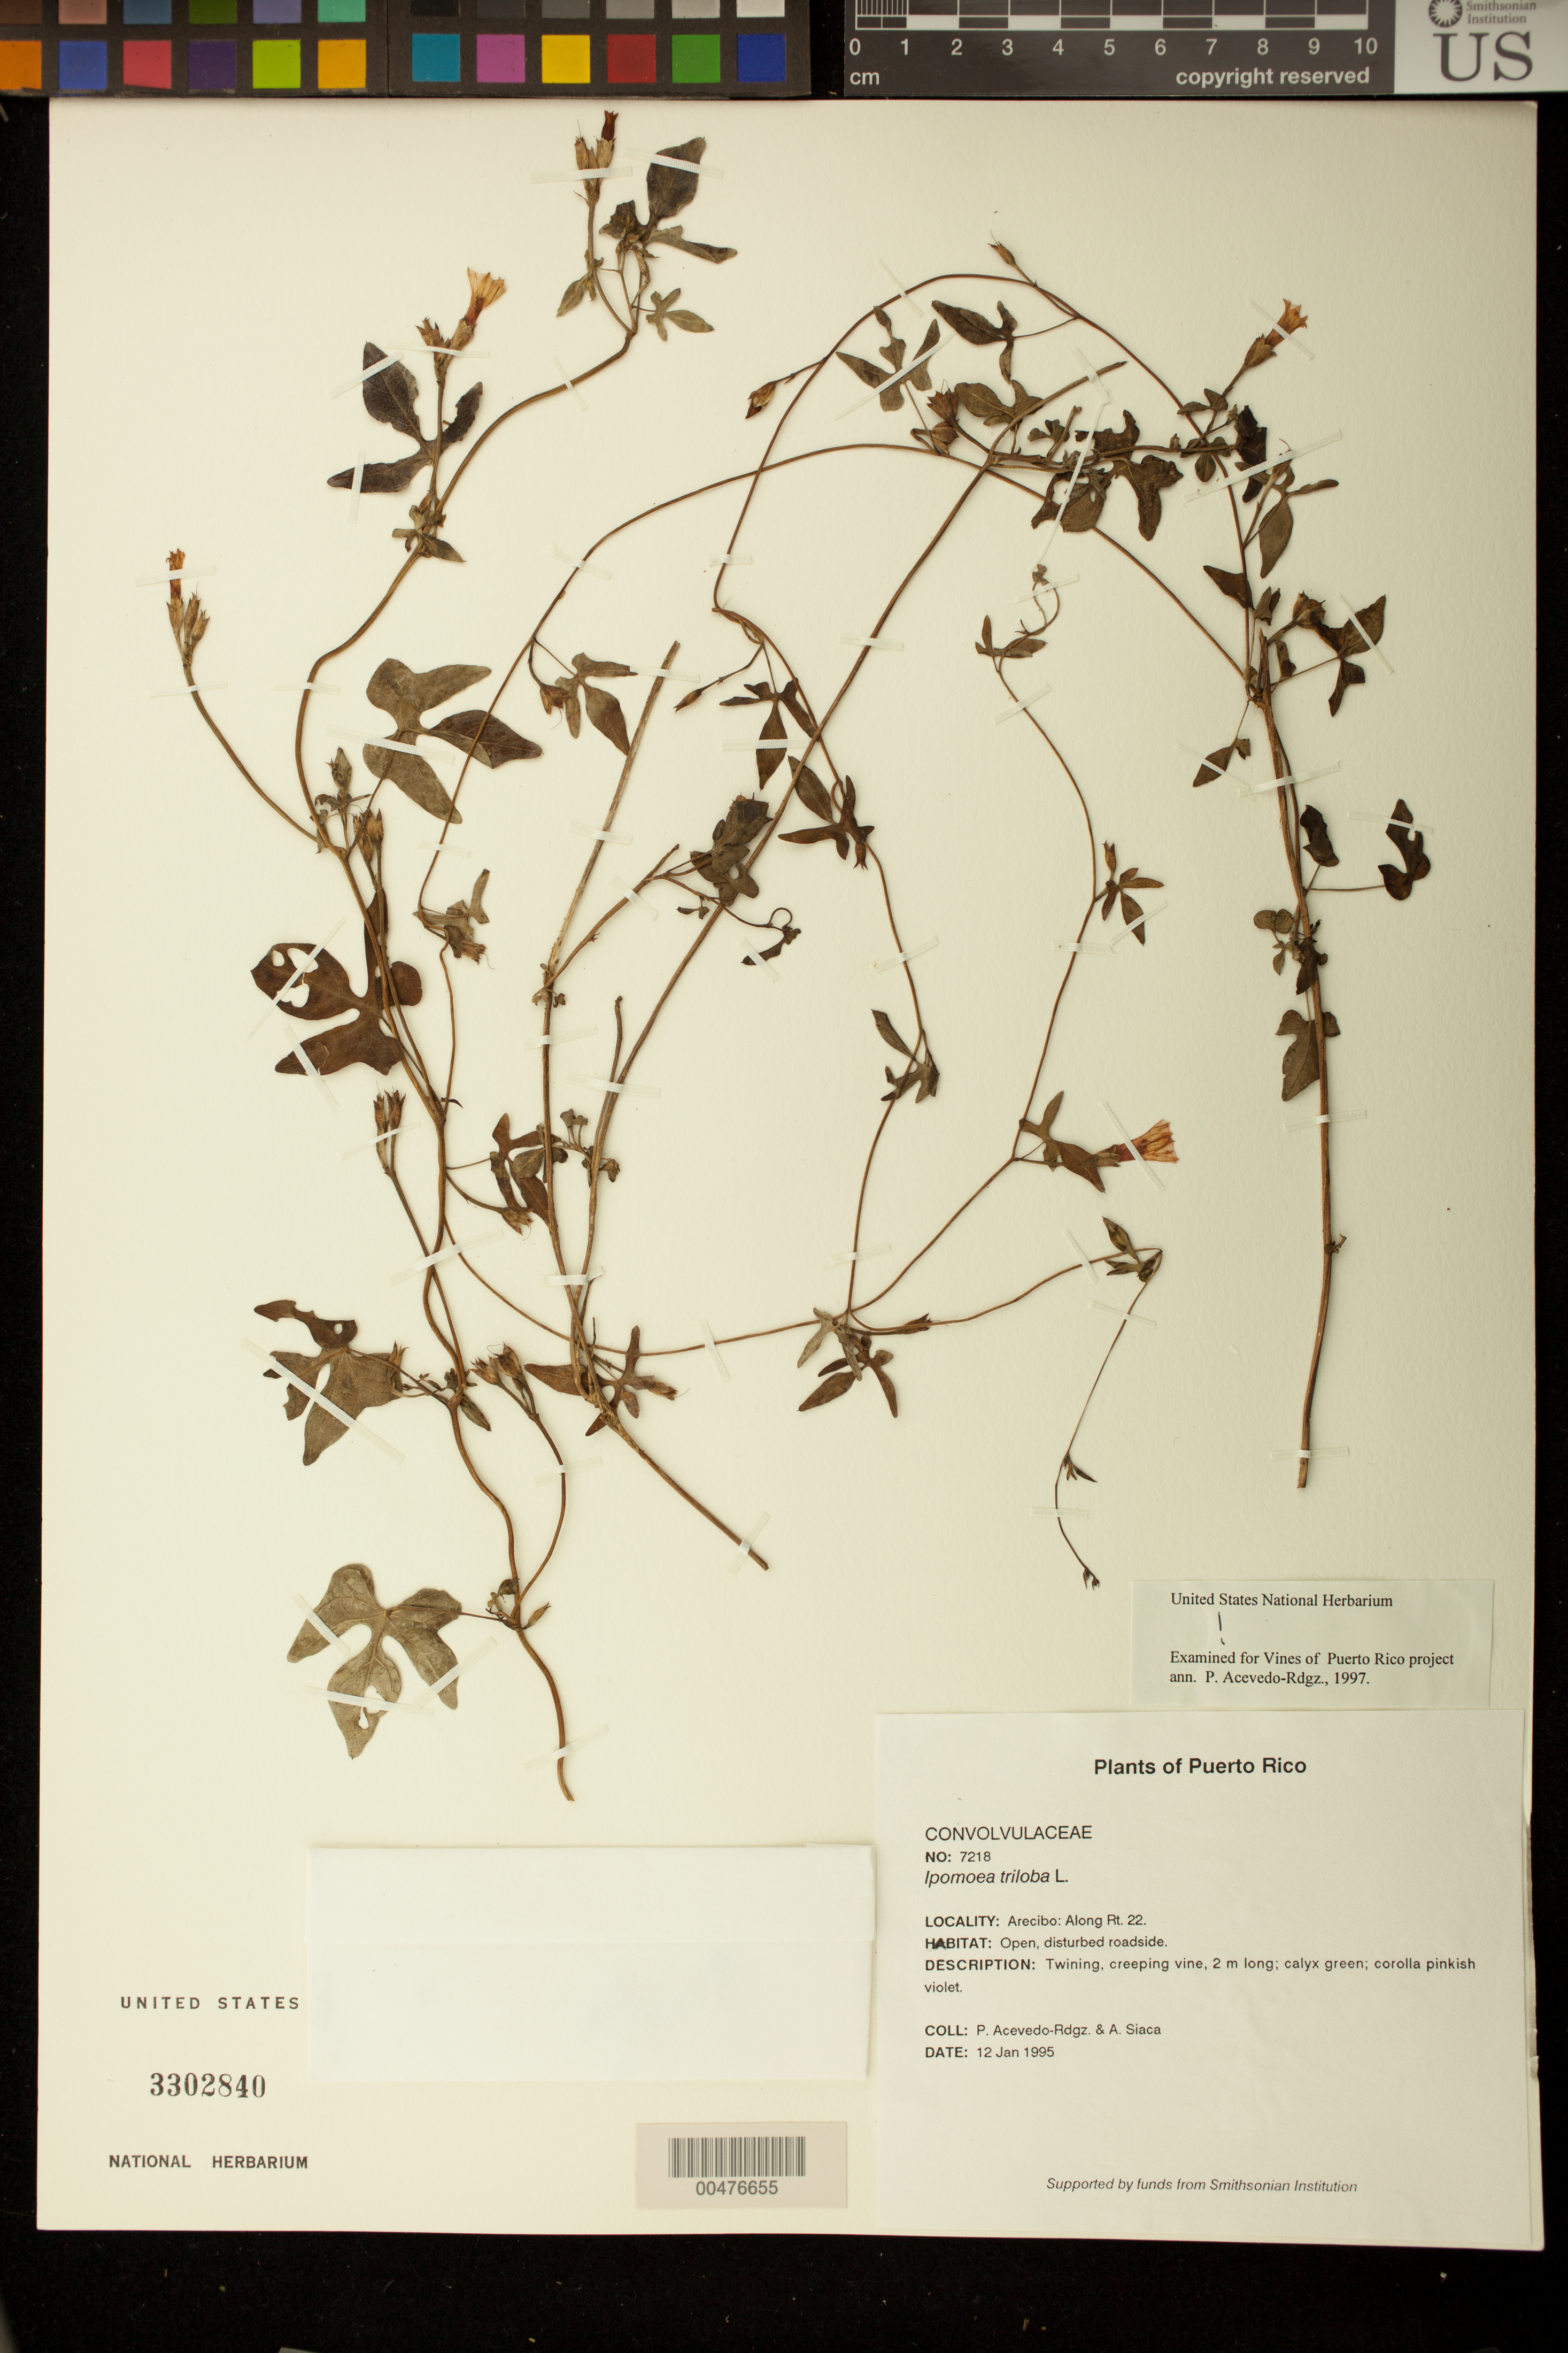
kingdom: Plantae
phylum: Tracheophyta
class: Magnoliopsida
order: Solanales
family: Convolvulaceae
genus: Ipomoea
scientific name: Ipomoea triloba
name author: L.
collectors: P. Acevedo-Rodr. & A. Siaca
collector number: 7218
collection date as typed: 12 Jan 1995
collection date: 1995-01-12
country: Puerto Rico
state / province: Arecibo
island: Puerto Rico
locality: Arecibo; Along Rt. 22.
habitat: Open, disturbed roadside.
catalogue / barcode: US 3302840